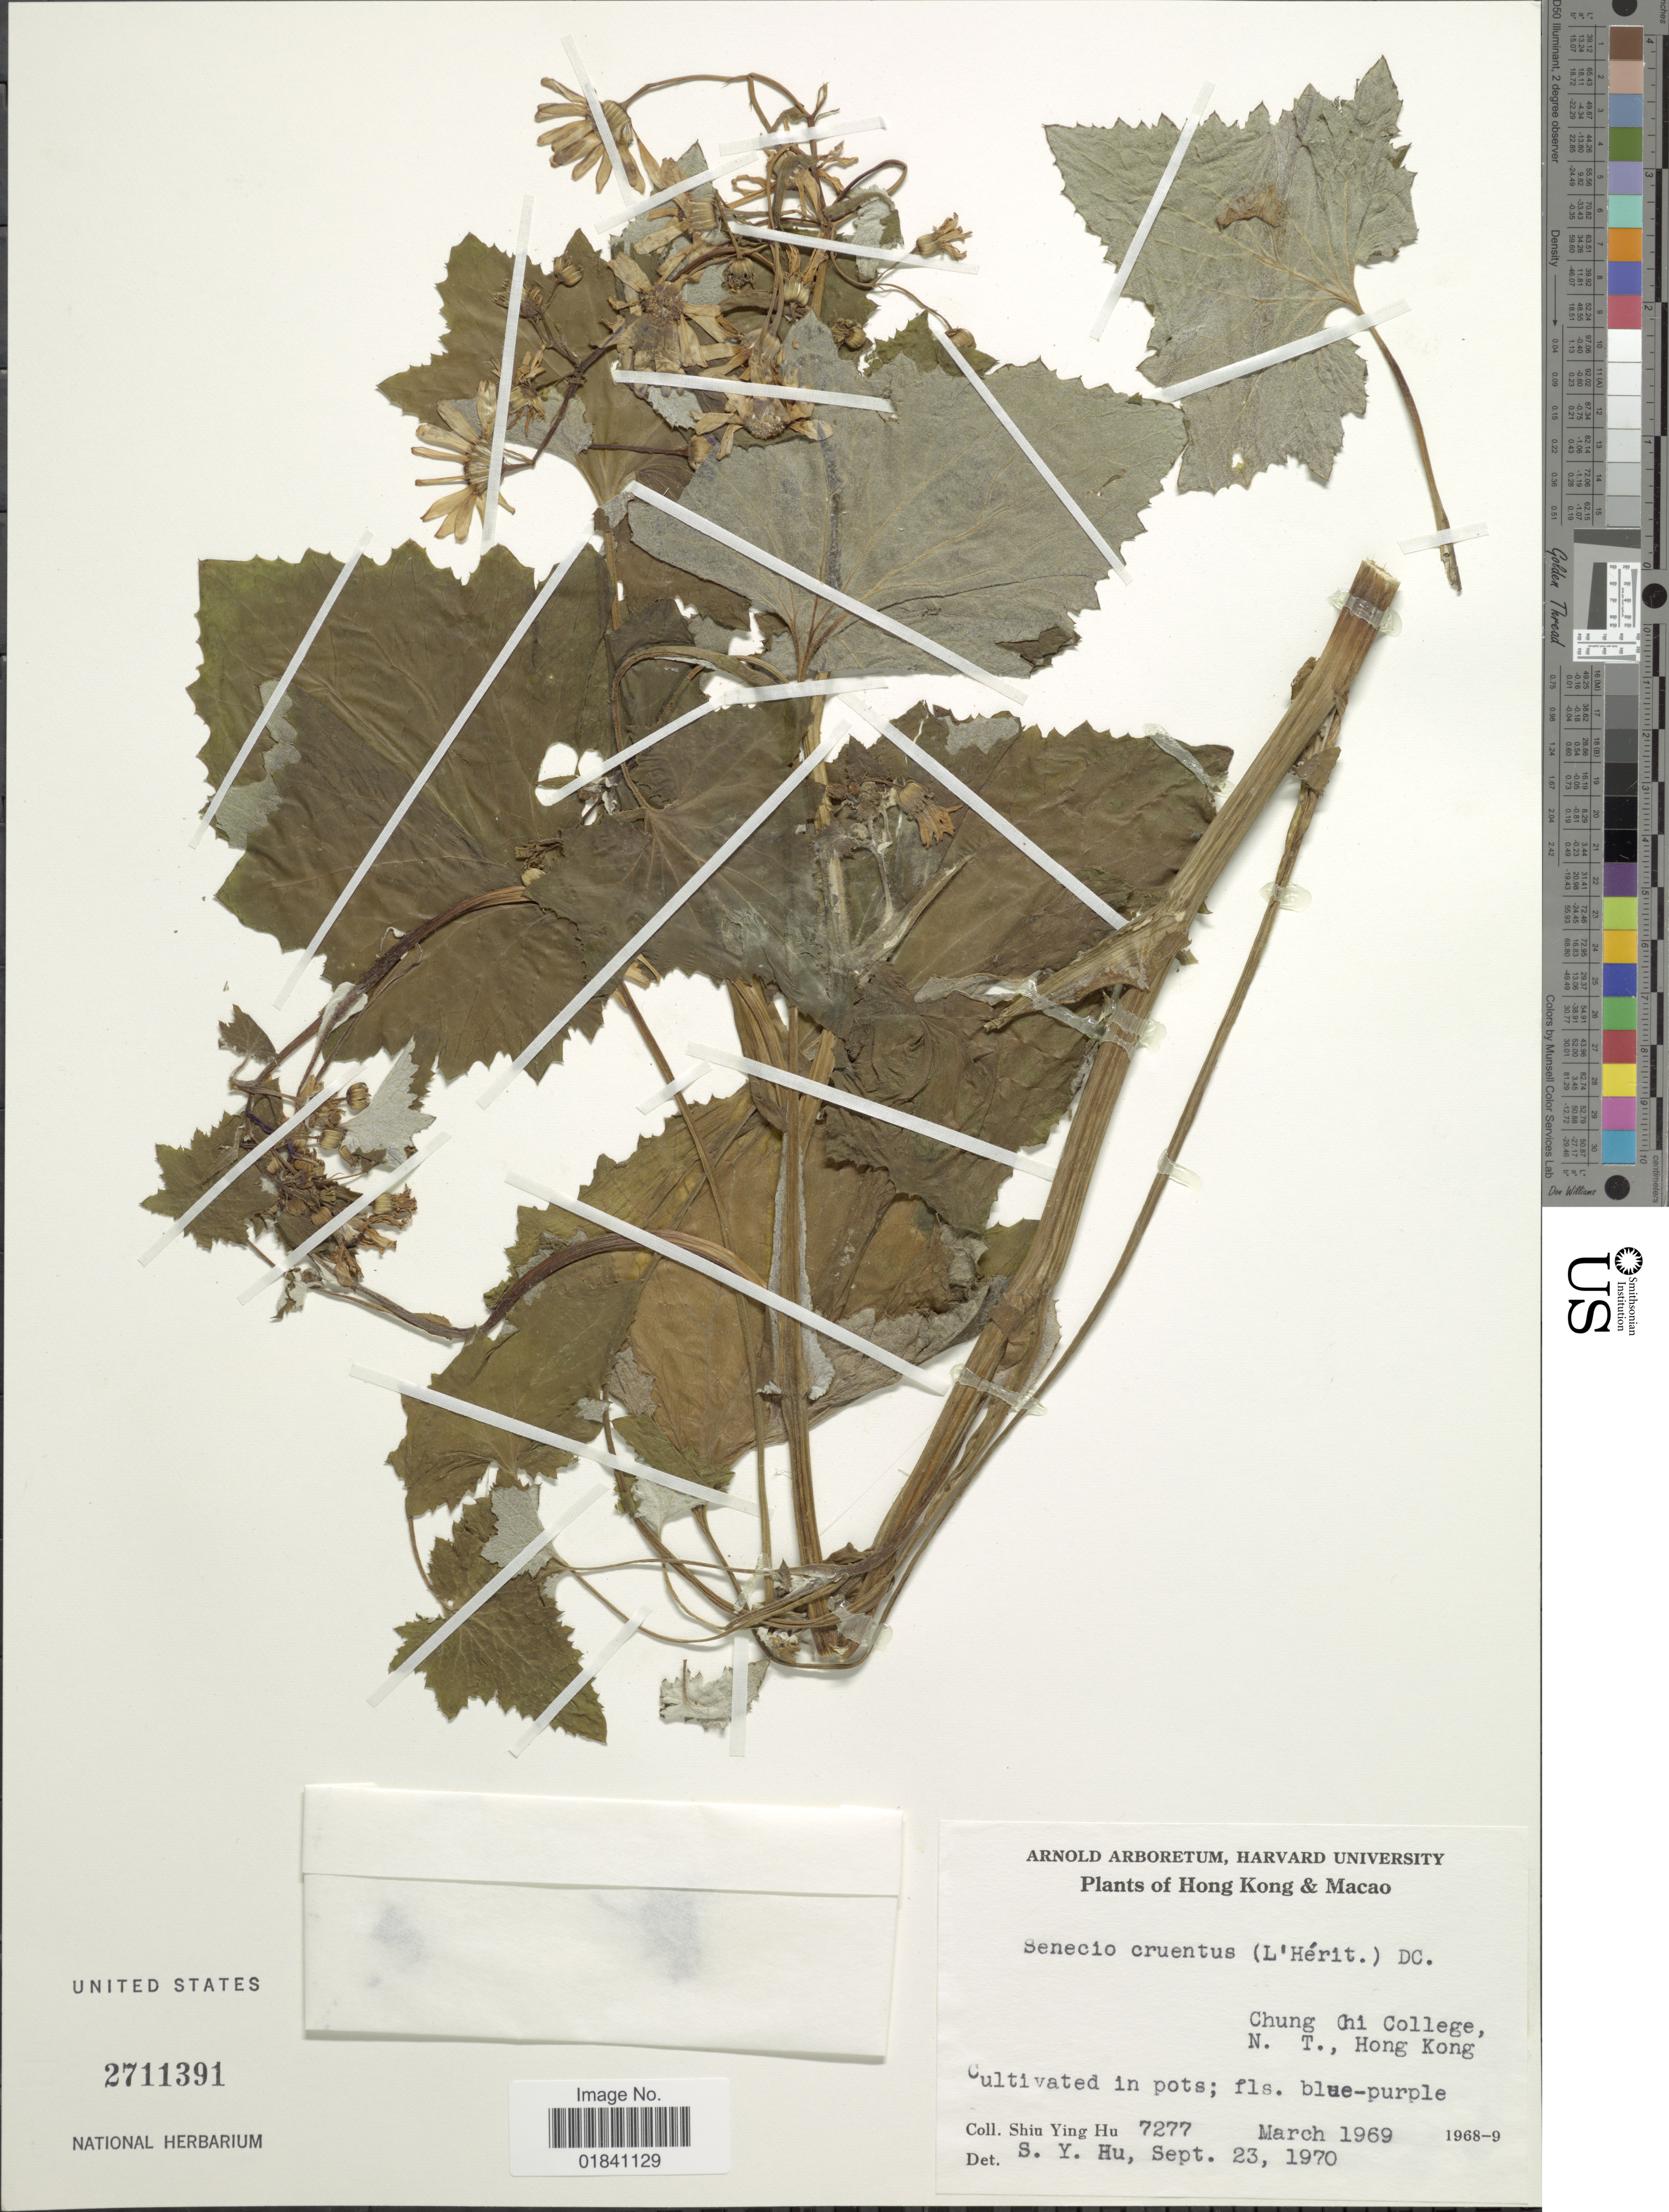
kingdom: Plantae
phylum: Tracheophyta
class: Magnoliopsida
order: Asterales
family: Asteraceae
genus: Senecio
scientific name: Senecio cruentus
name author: (L'Hér.) DC.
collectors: S. Y. Hu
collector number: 7277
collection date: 1969-03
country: China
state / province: Hong Kong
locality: Chung Chi College, N. T.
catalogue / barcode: US 2711391